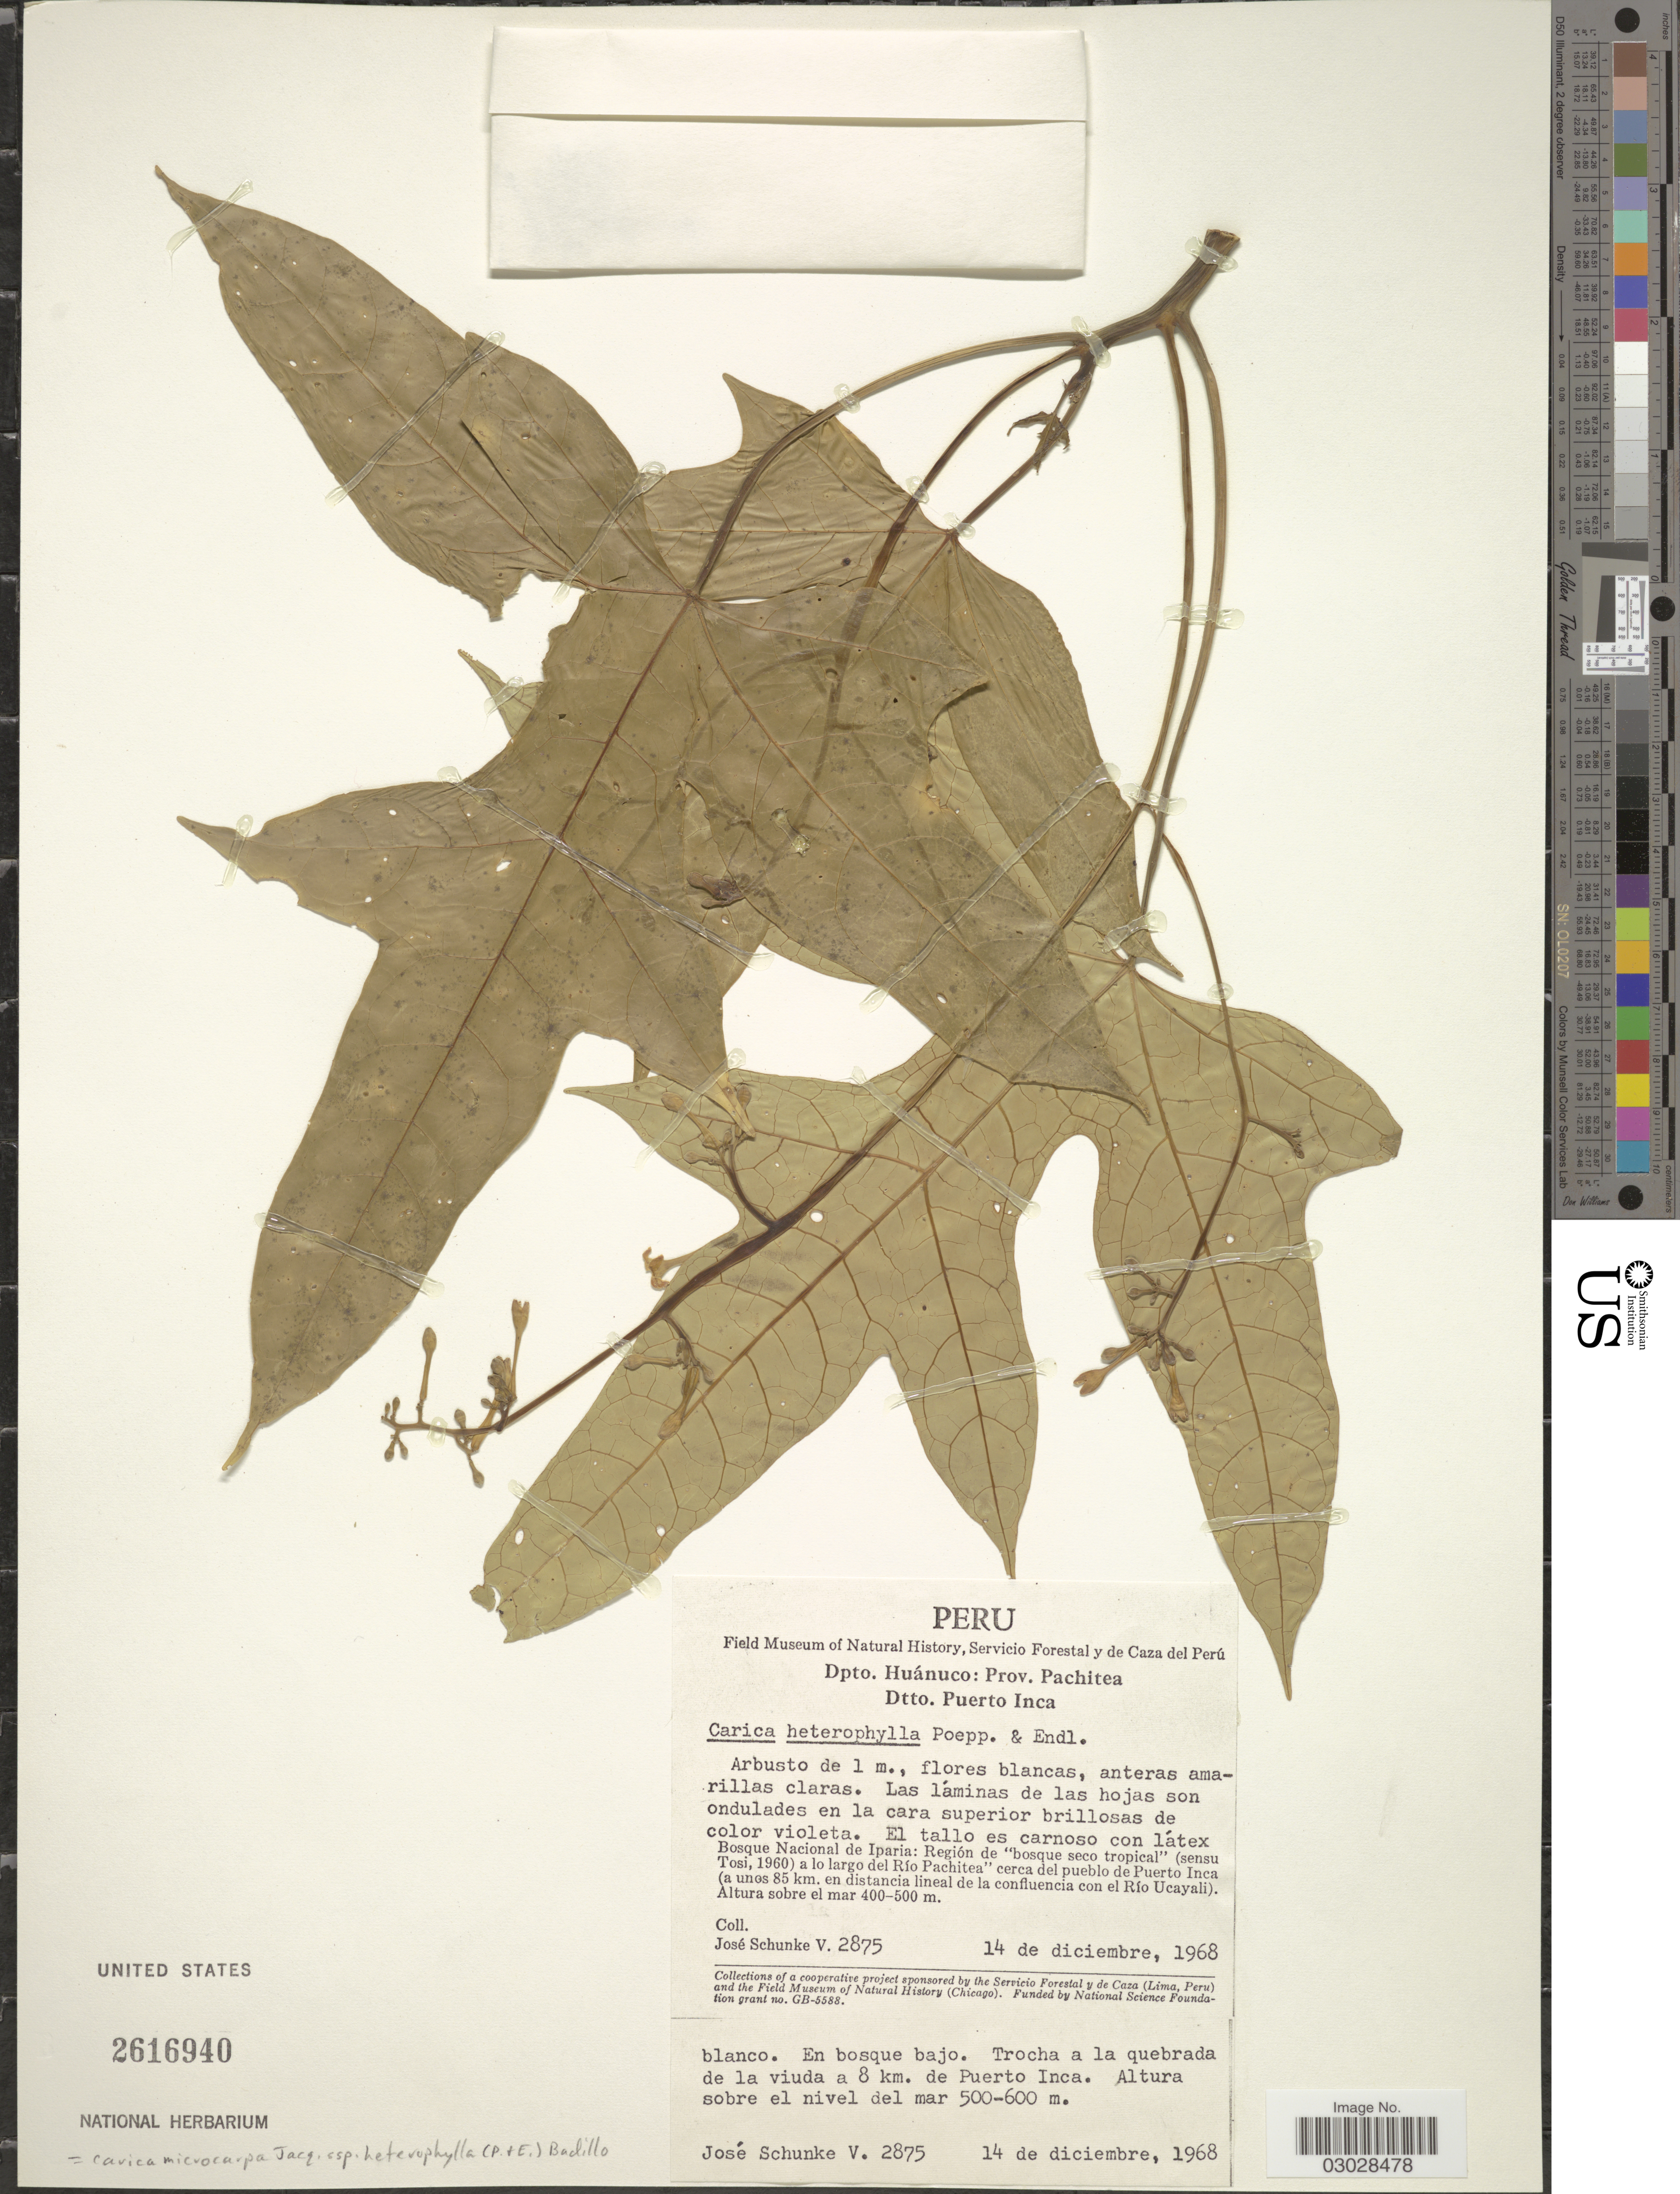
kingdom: Plantae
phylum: Tracheophyta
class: Magnoliopsida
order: Brassicales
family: Caricaceae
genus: Vasconcellea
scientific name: Vasconcellea microcarpa subsp. heterophylla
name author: (Poepp. & Endl.) V.M. Badillo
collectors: J. Schunke Vigo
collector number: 2875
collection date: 1968-12-14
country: Peru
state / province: Huánuco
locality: Dpto. Huánuco: Prov. Pachitea, Dtto. Puerto Inca. Bosque Nacional de Iparia: Región de "bosque seco tropical" (sensu Tosi, 1960) a lo largo del Río Pachitea cerca del pueblo de Puerto Inca (a unos 85 km. en distancia lineal de la confluencia con el Río Ucayali). Trocha a la quebrada de la viuda a 8 km. de Puerto Inca.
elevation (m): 500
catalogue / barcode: US 2616940